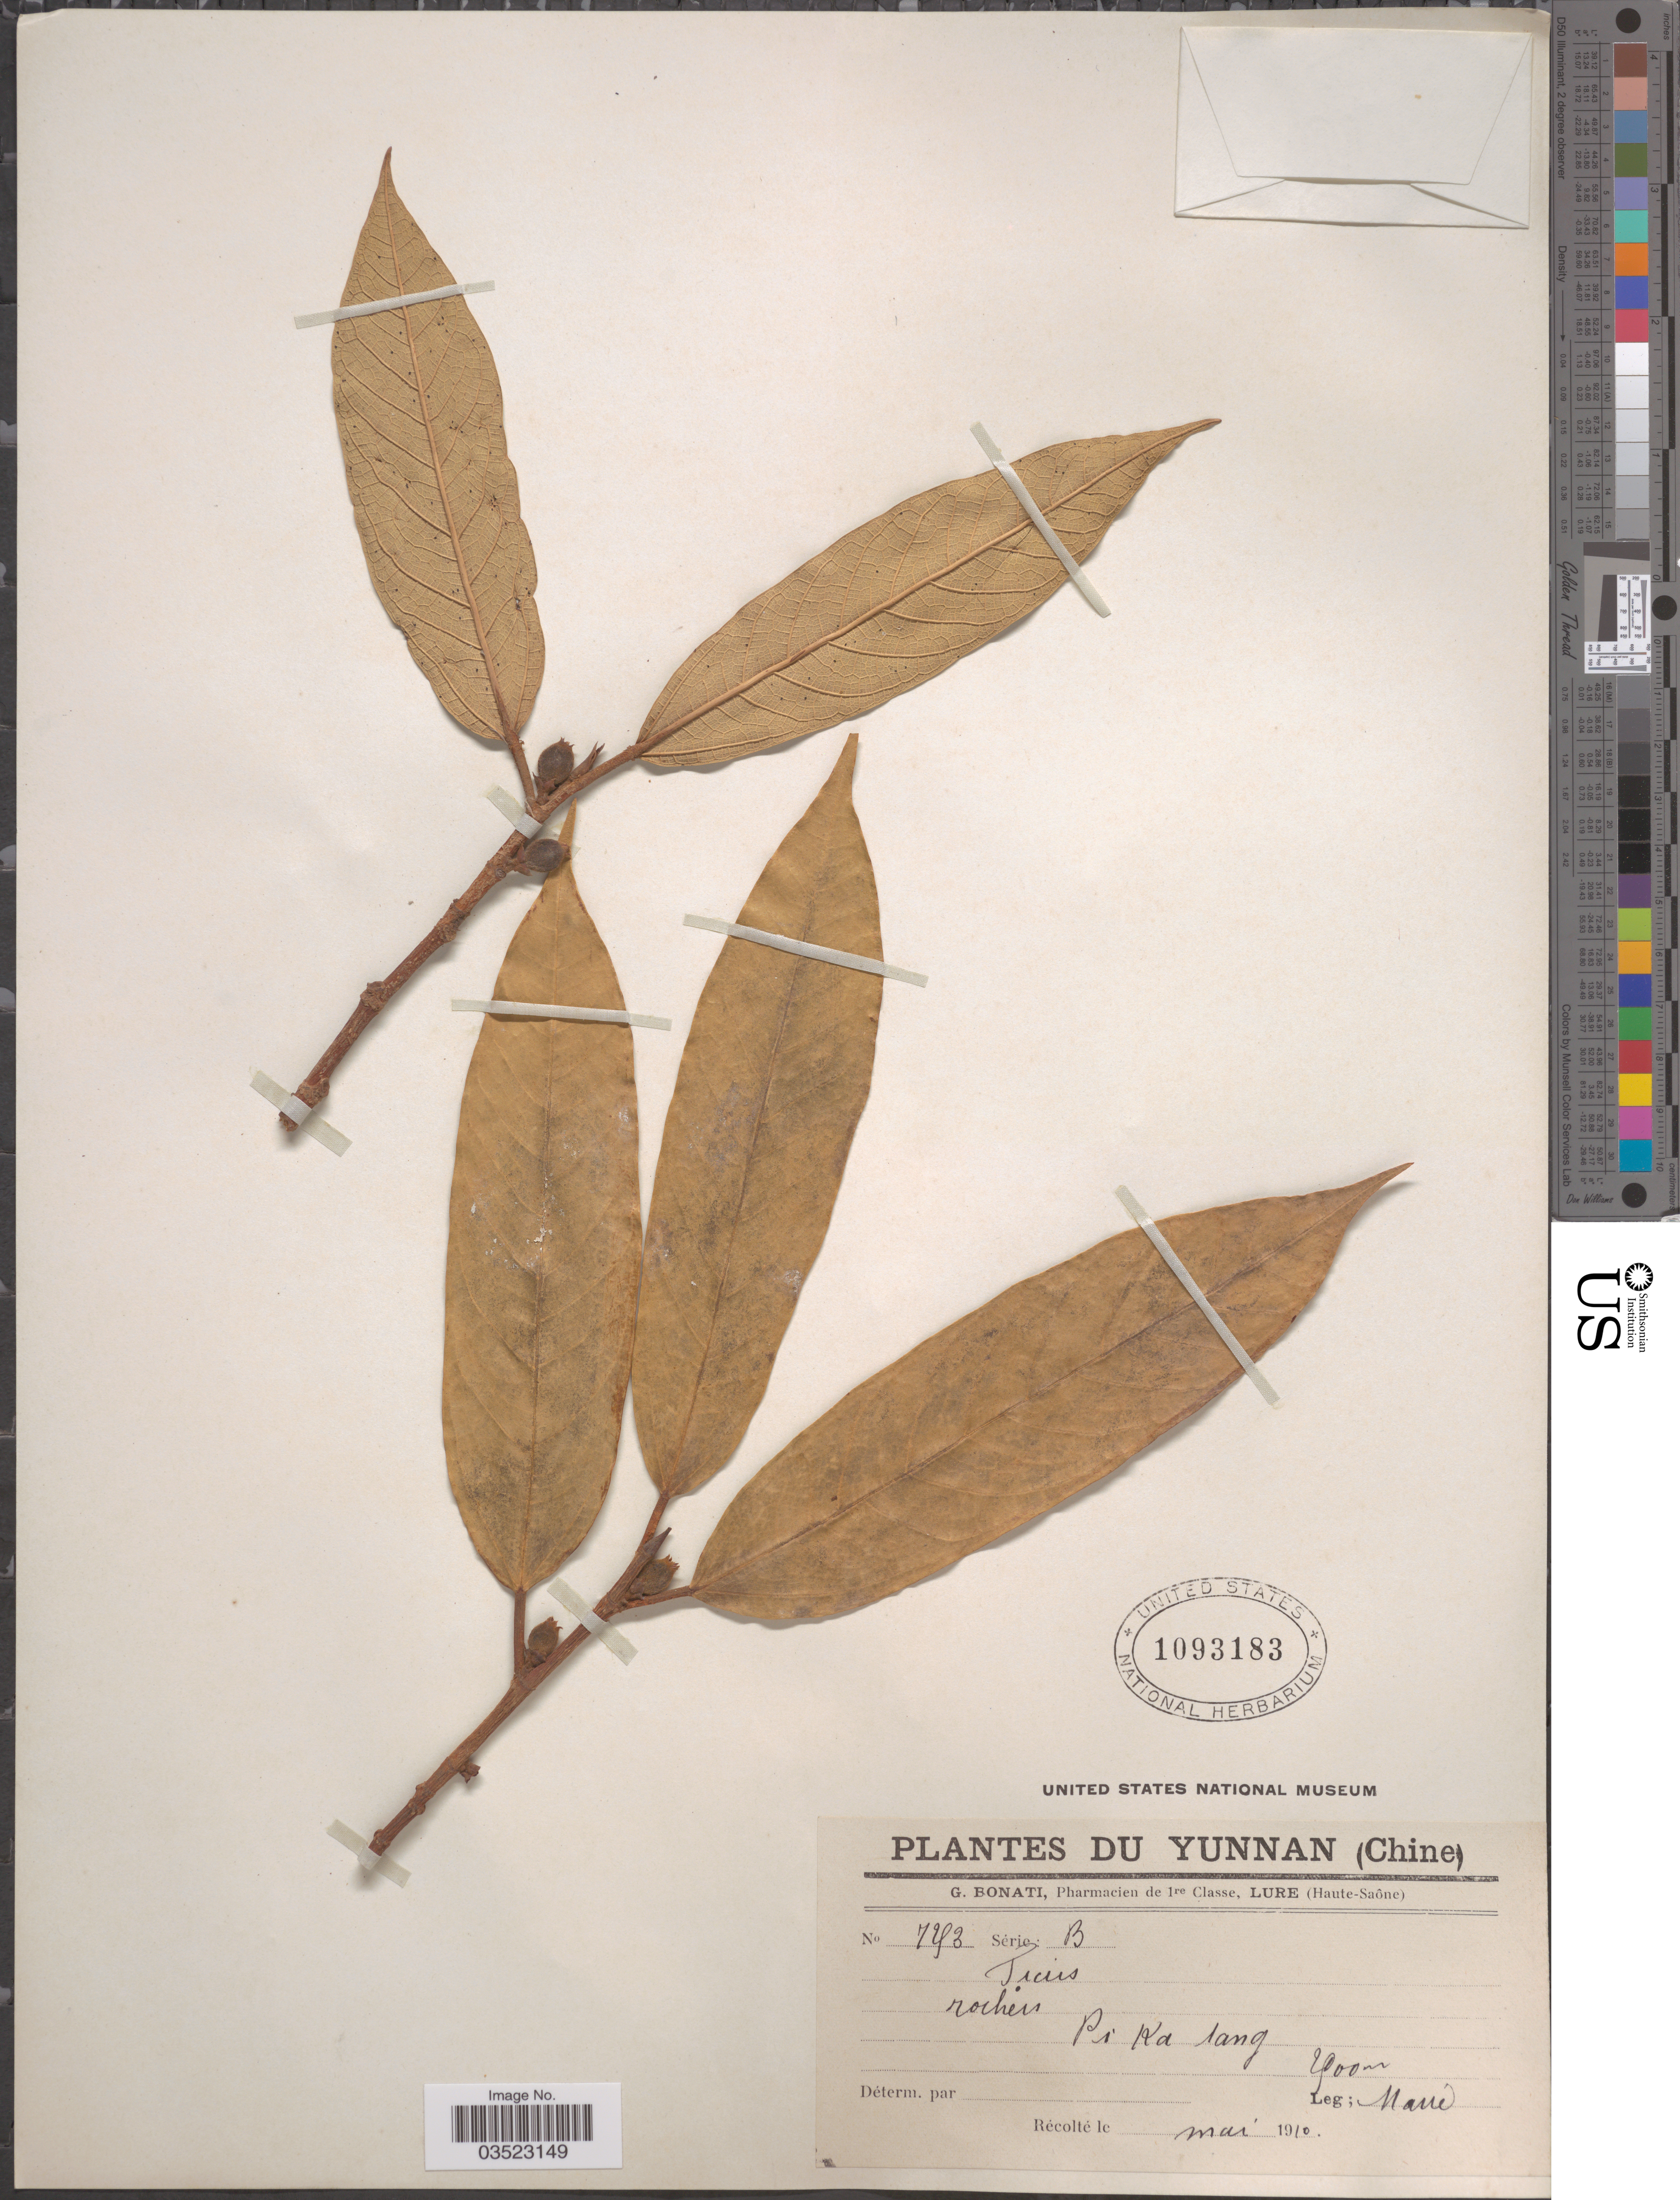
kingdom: Plantae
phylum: Tracheophyta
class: Magnoliopsida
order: Rosales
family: Moraceae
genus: Ficus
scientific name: Ficus sp.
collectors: Maire, --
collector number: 7253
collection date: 1910-05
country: China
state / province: Yunnan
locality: Pi Ka lang.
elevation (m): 2900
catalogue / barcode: US 1093183